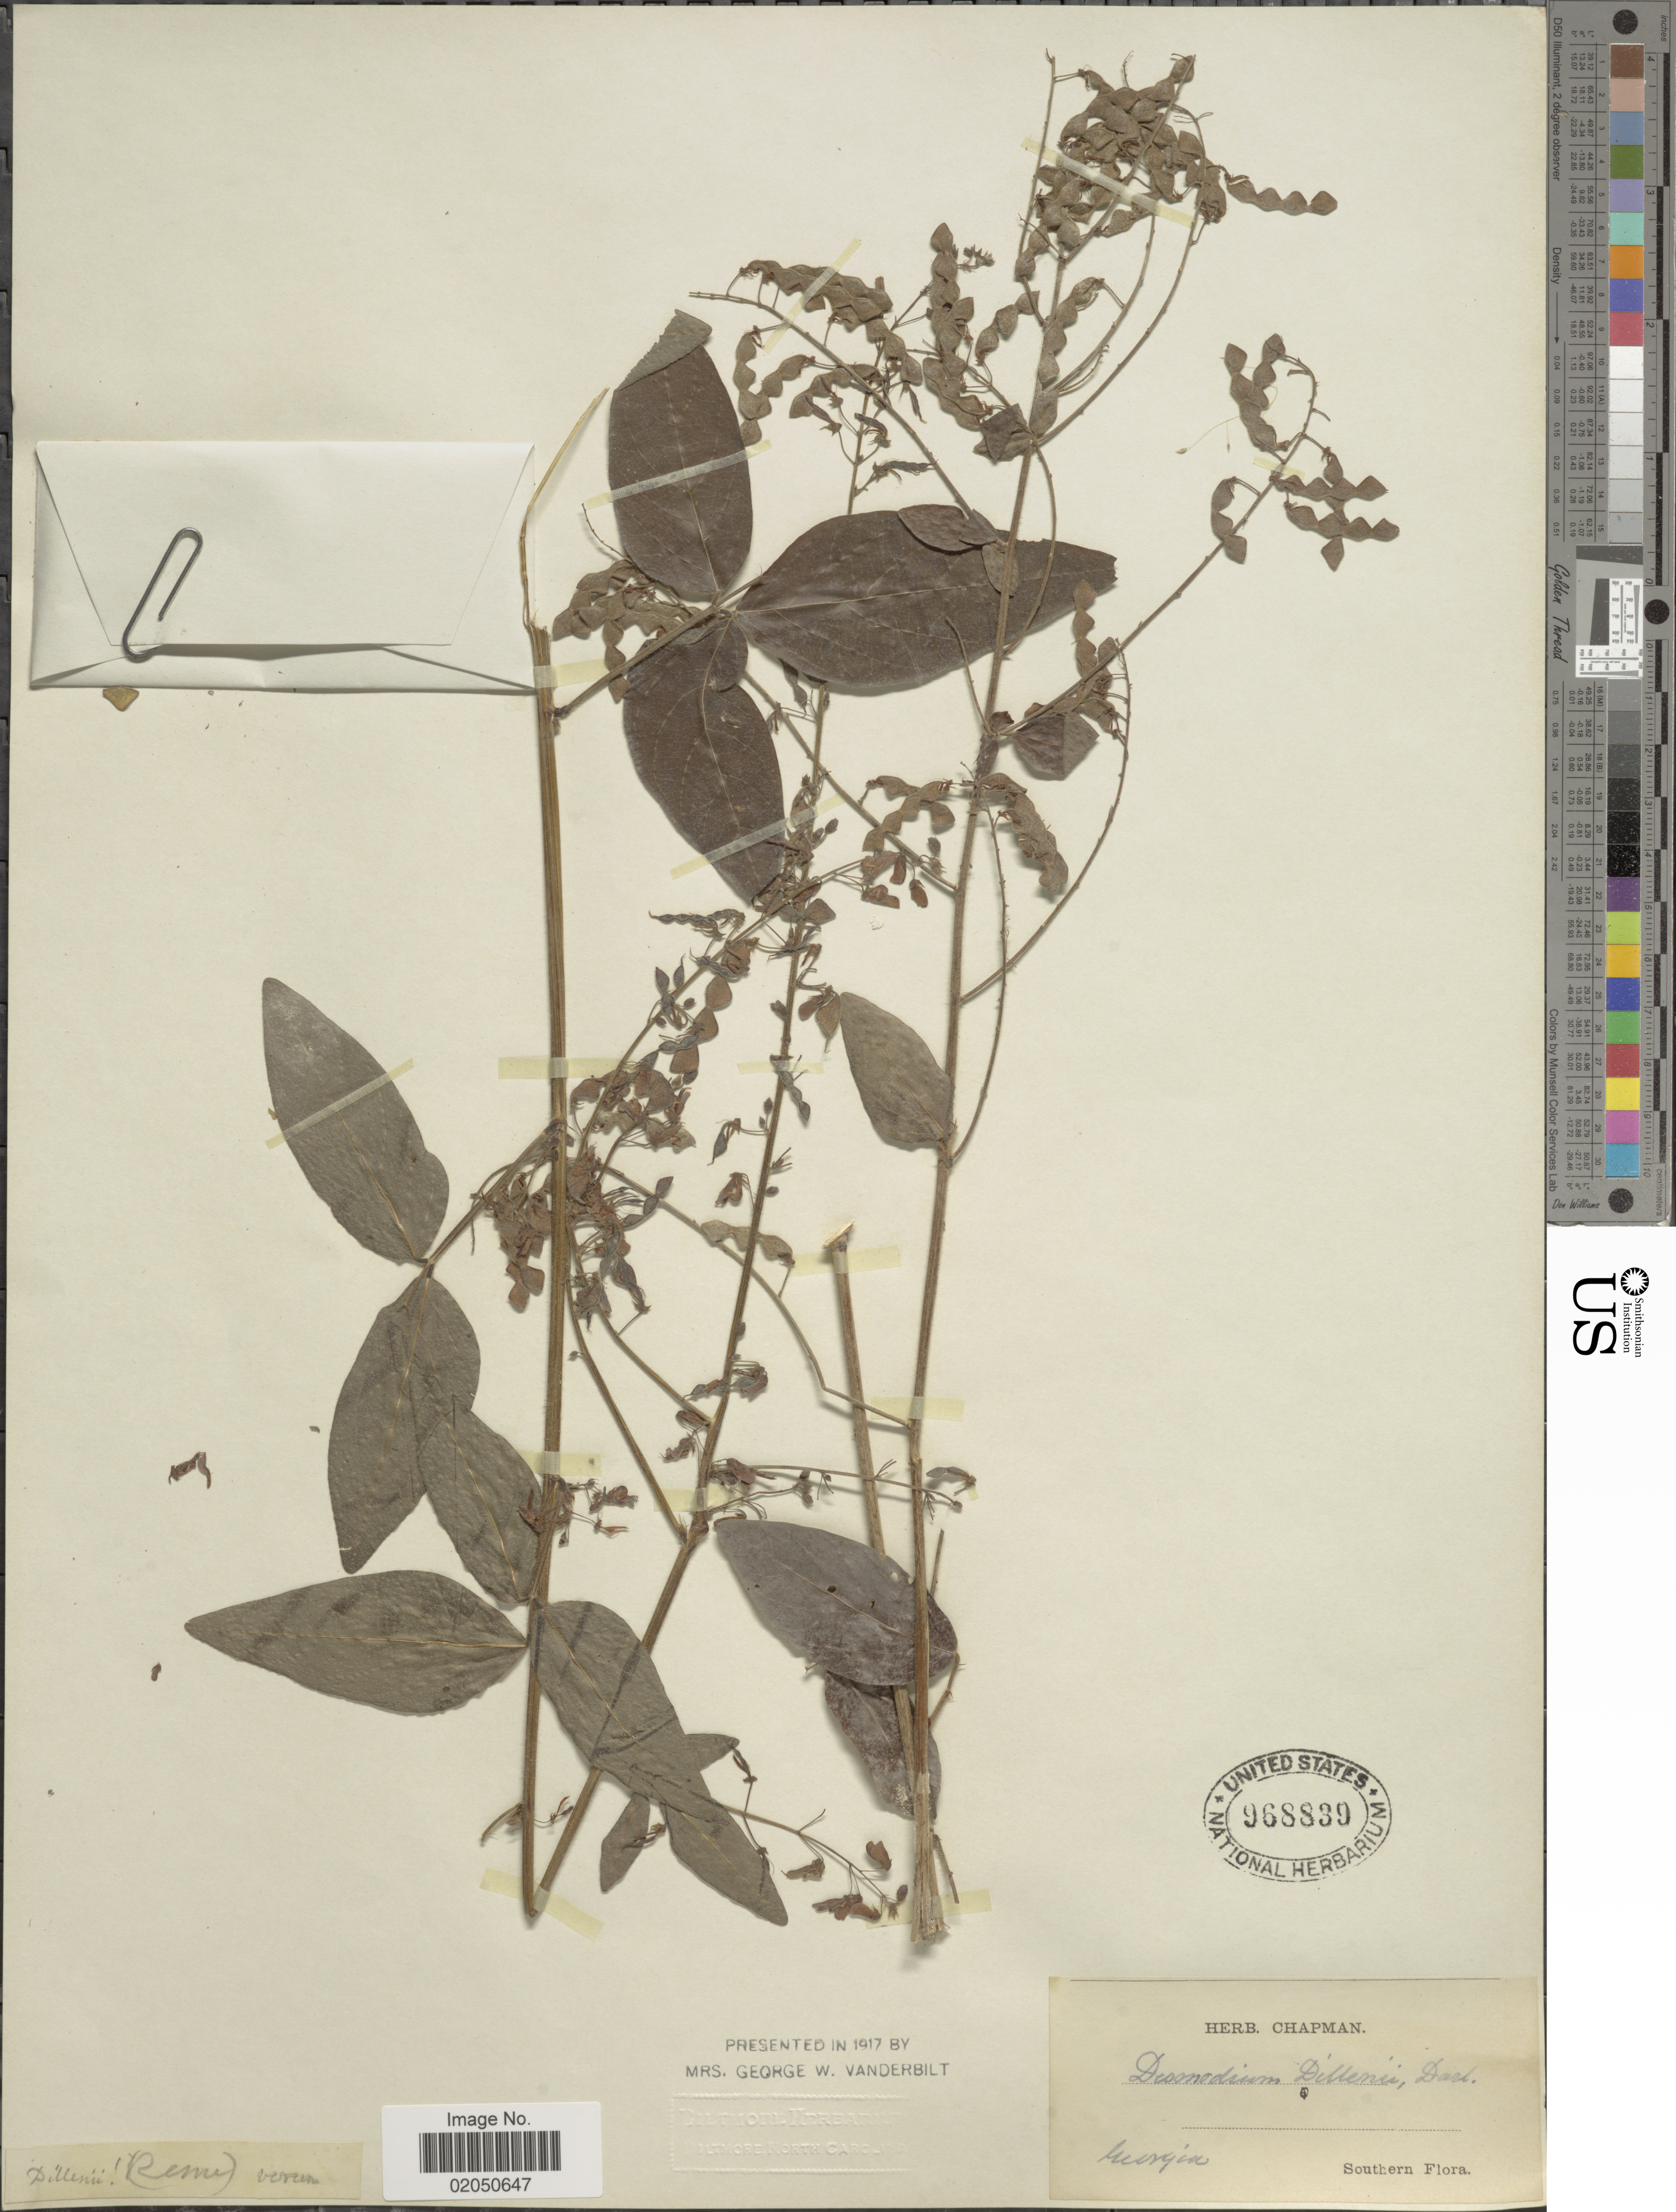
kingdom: Plantae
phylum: Tracheophyta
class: Magnoliopsida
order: Fabales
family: Fabaceae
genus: Desmodium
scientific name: Desmodium glabellum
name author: (Michx.) DC.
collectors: ex herb. Chapman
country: United States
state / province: Georgia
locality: Southern Flora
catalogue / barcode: US 968839